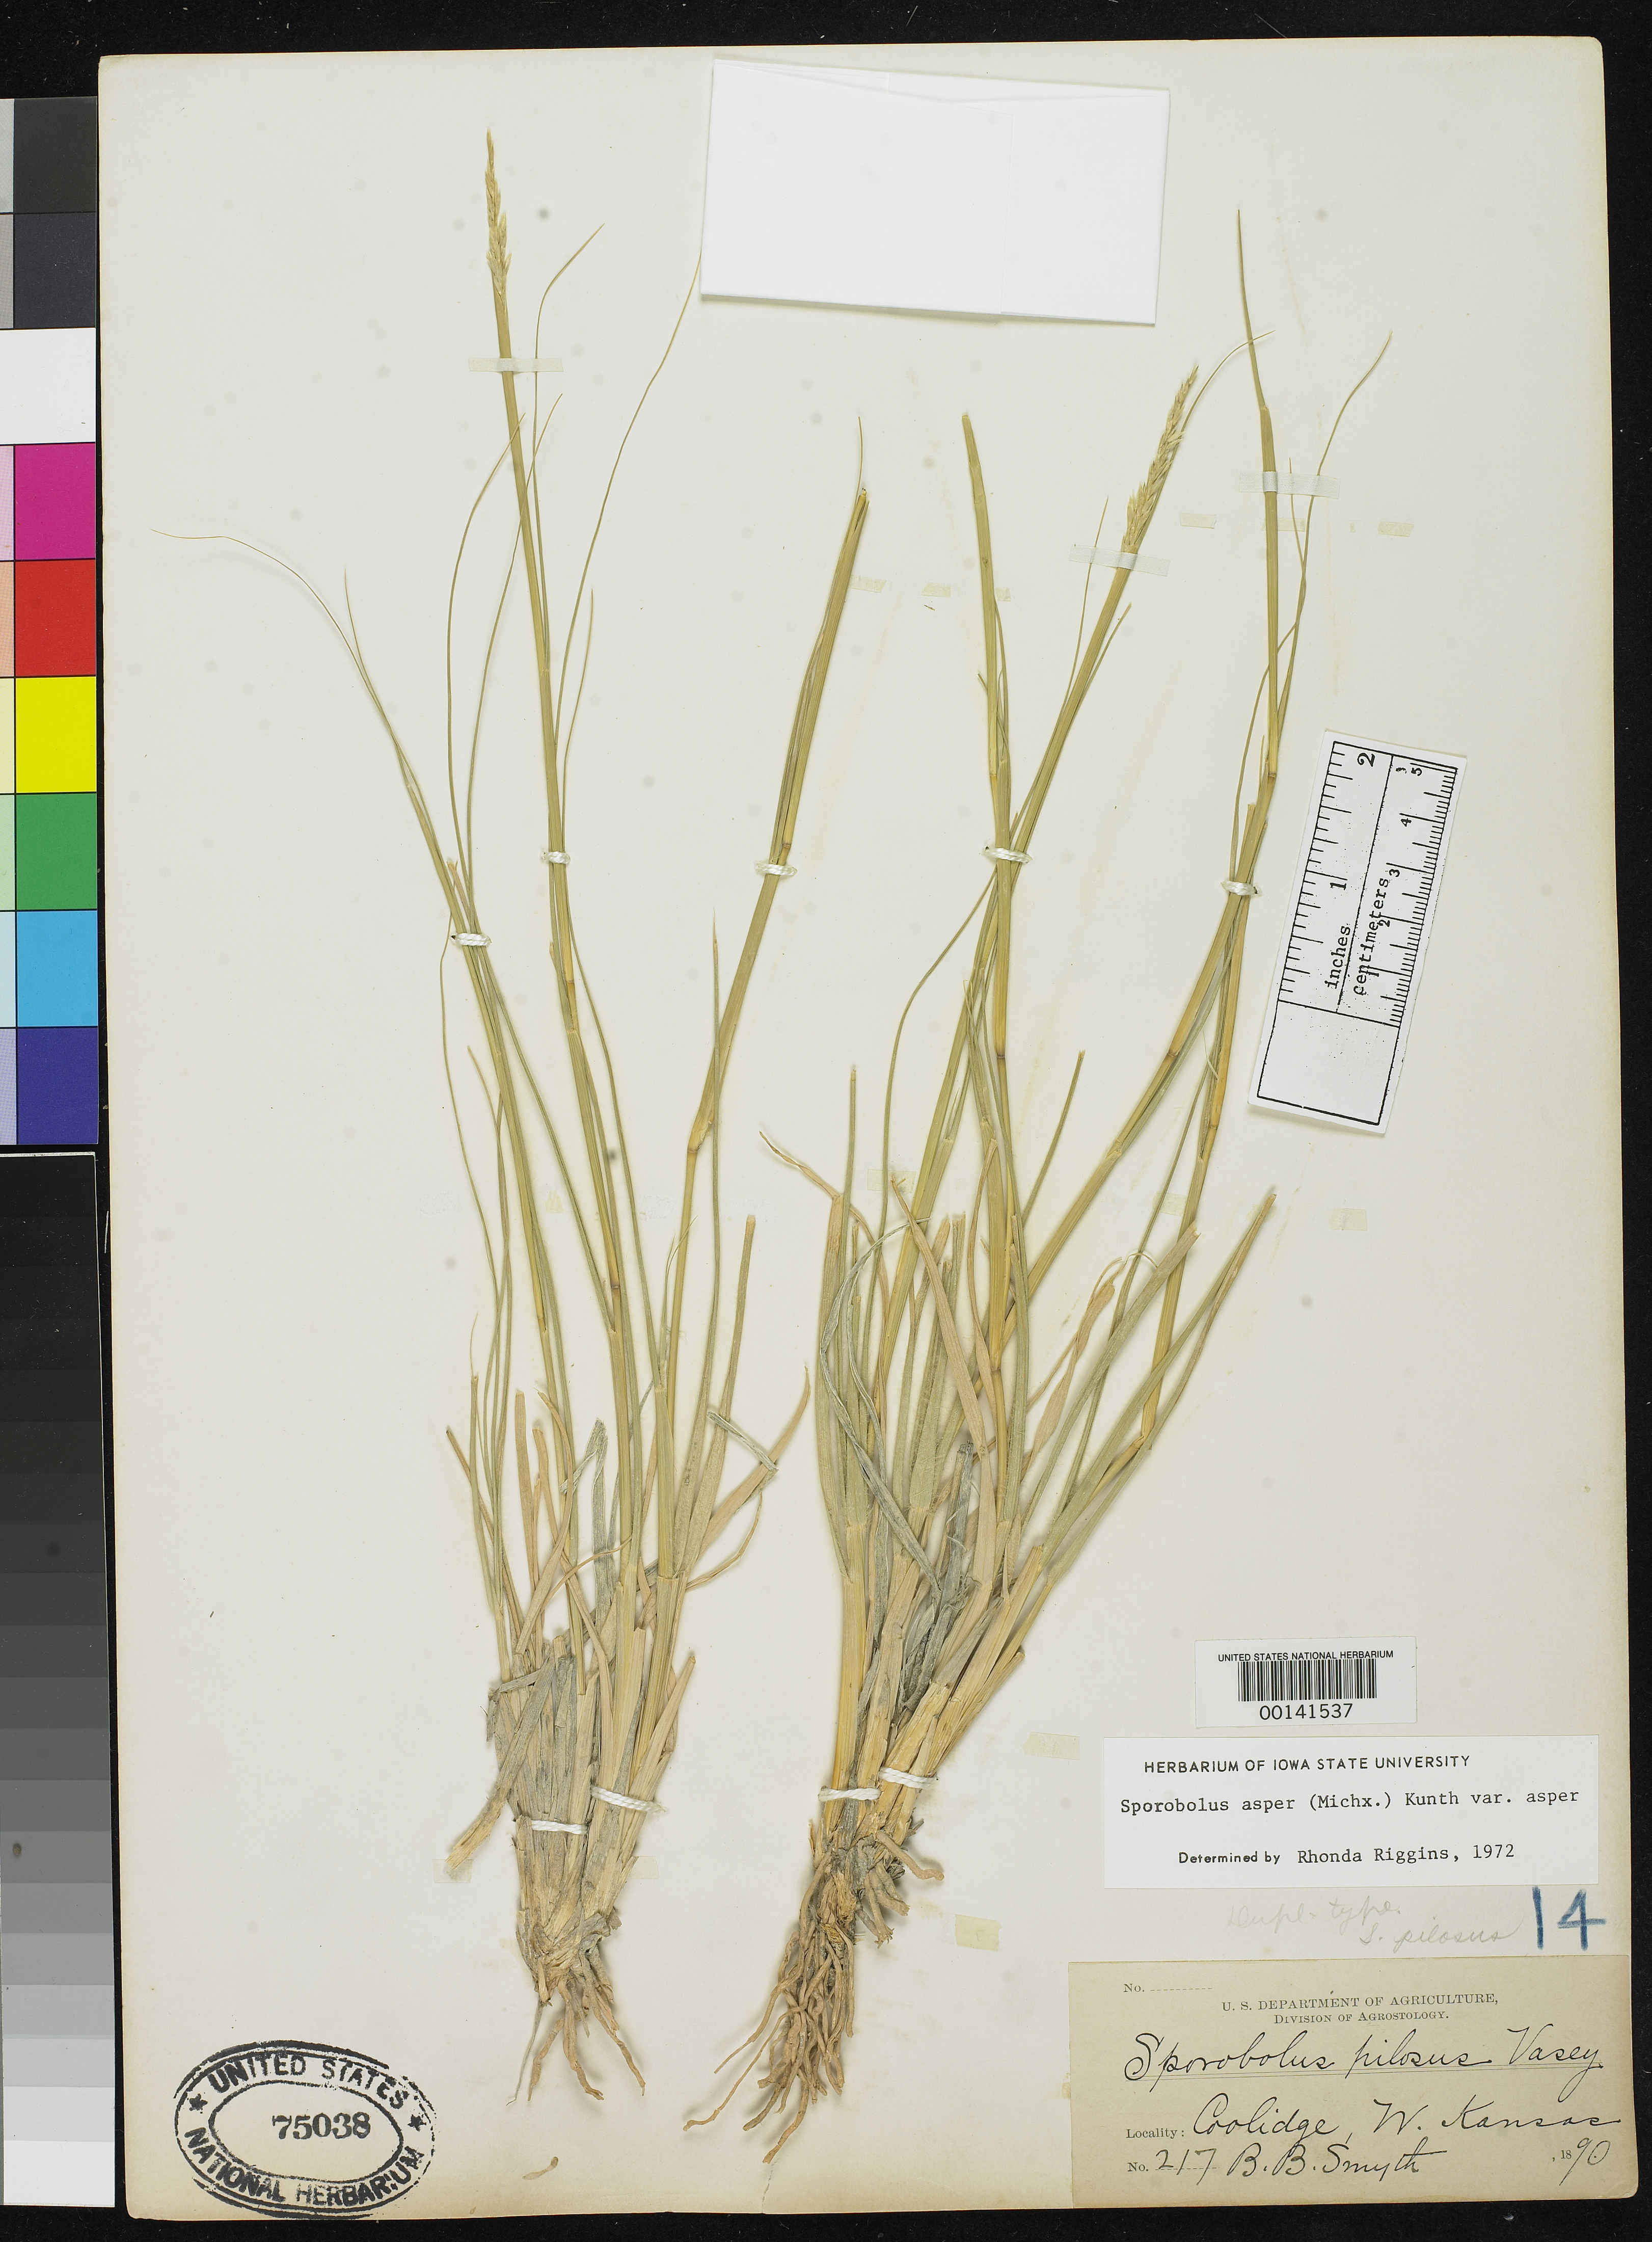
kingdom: Plantae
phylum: Tracheophyta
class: Liliopsida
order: Poales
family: Poaceae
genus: Sporobolus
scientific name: Sporobolus pilosus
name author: Vasey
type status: Isotype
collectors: B. Smyth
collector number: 217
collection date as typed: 1890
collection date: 1890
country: United States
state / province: Arizona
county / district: Pinal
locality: Coolidge.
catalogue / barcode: US 75038